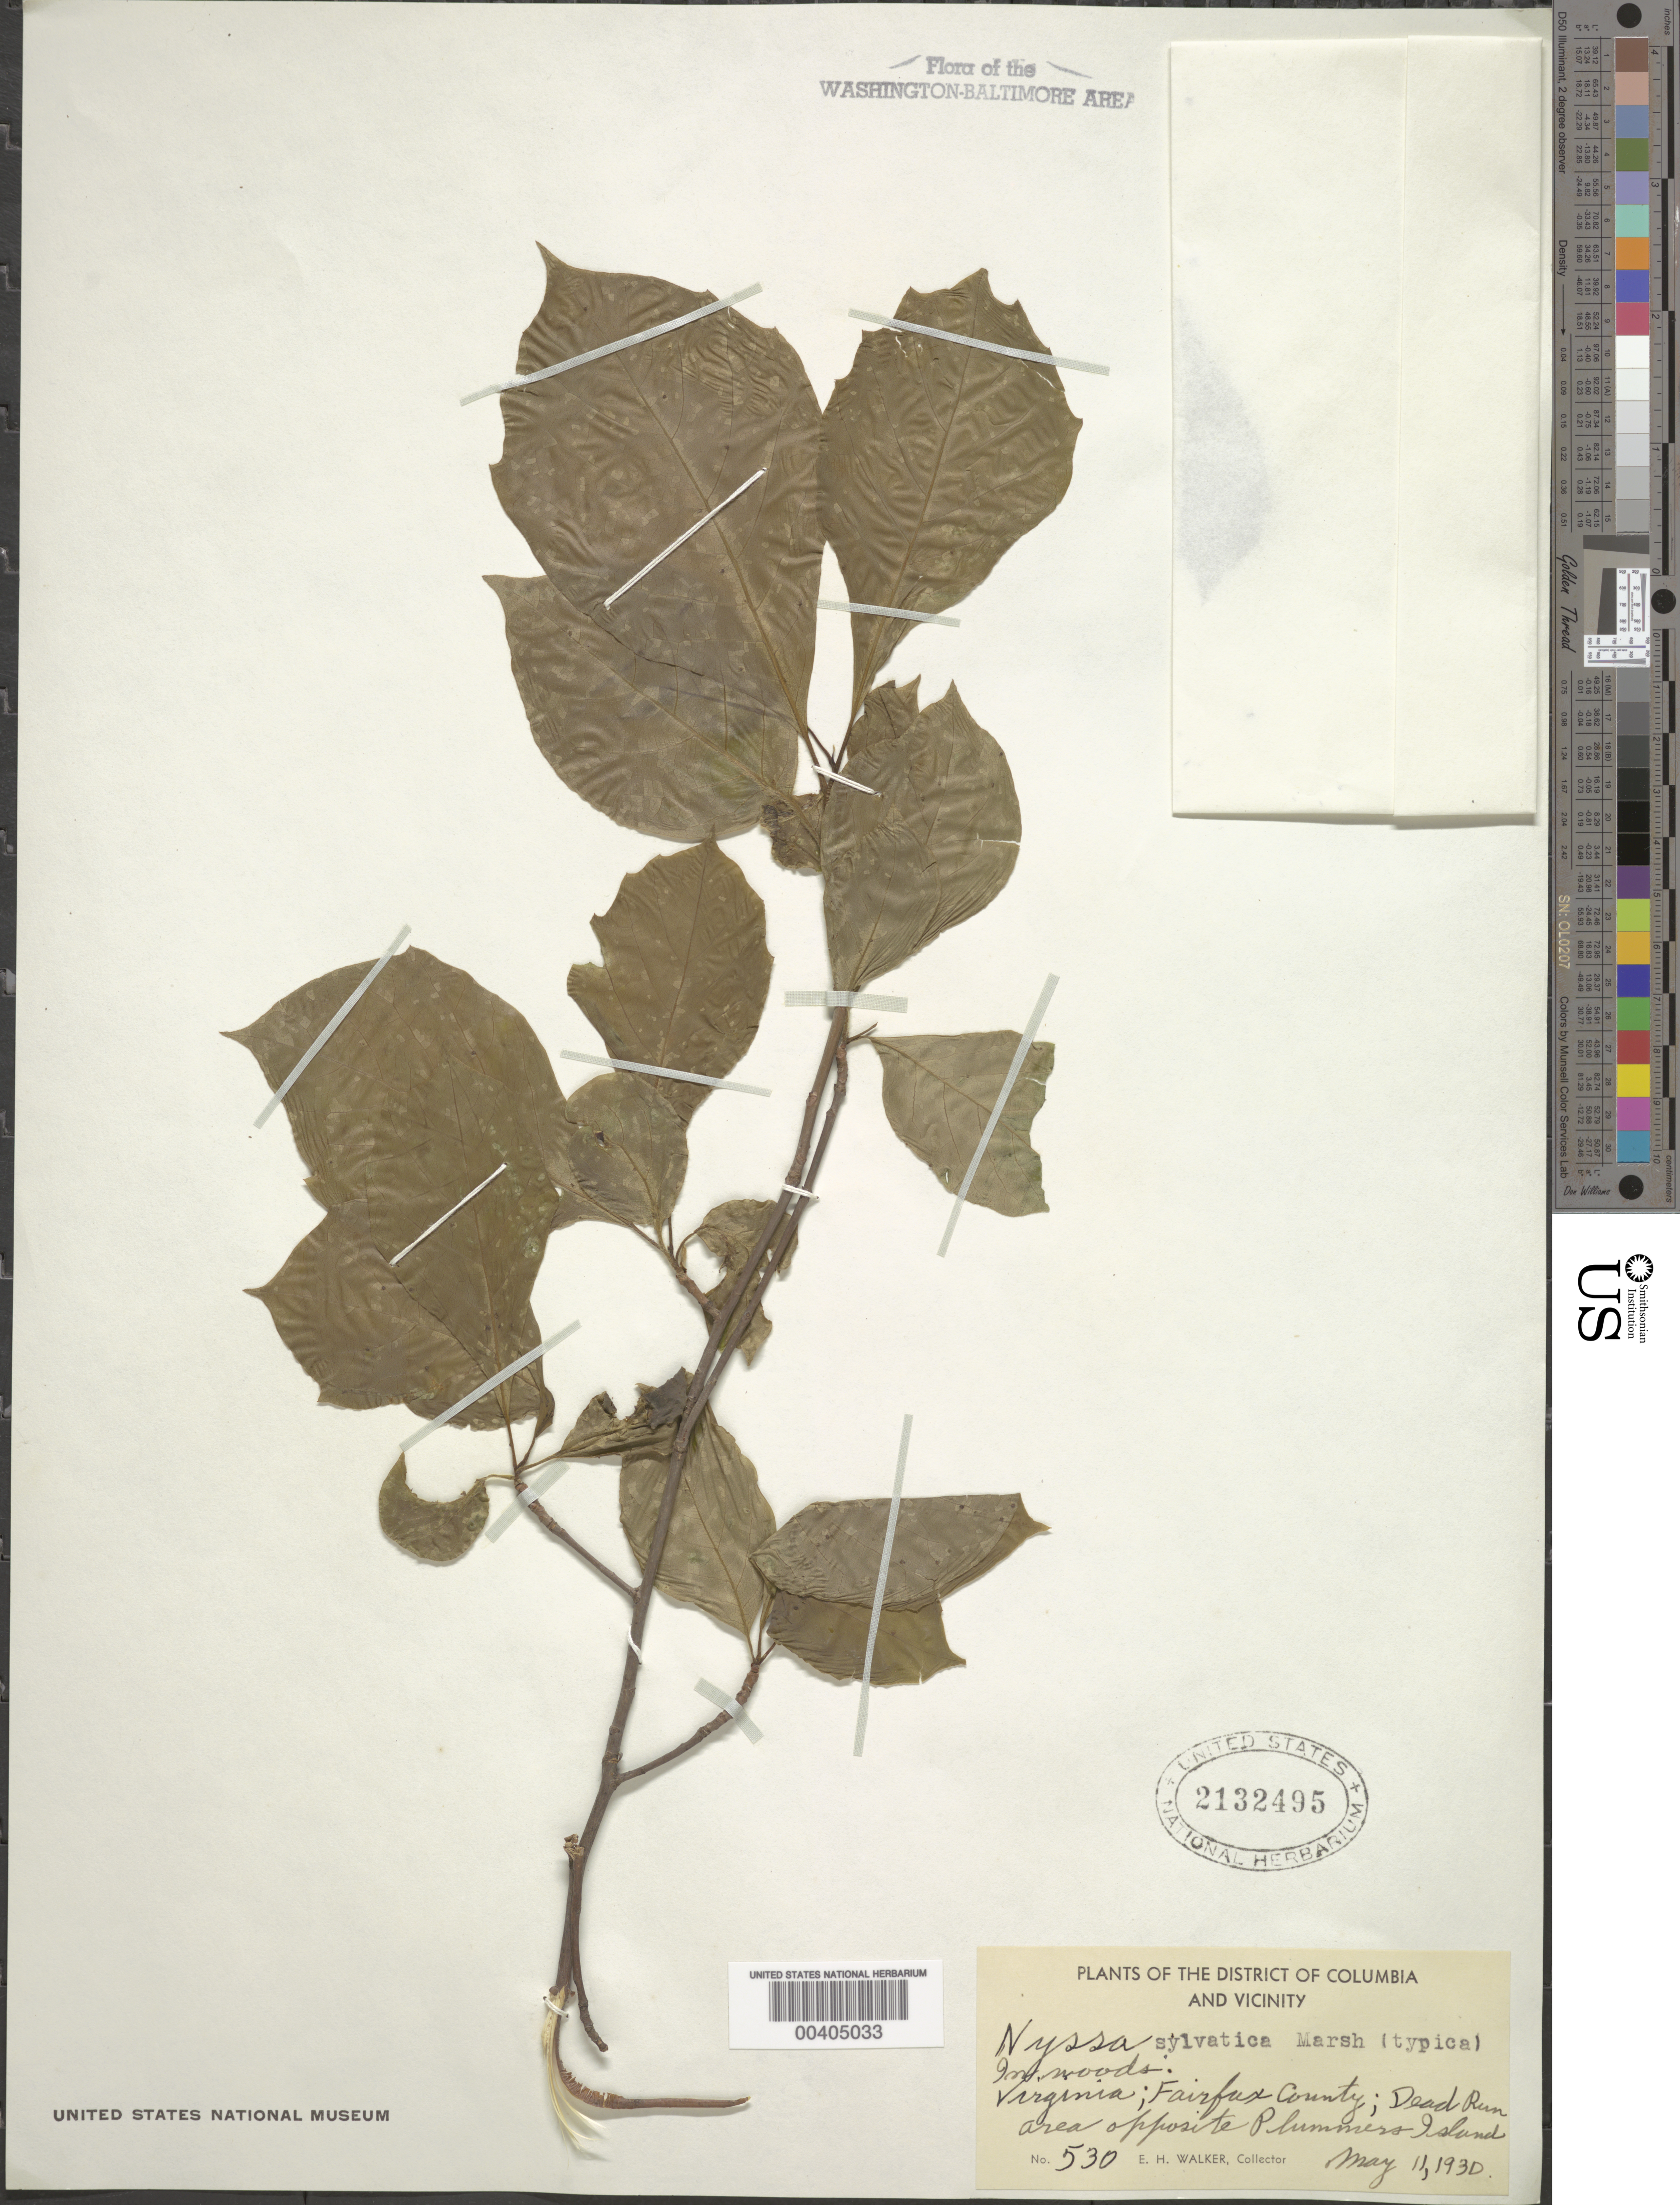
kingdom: Plantae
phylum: Tracheophyta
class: Magnoliopsida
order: Cornales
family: Nyssaceae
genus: Nyssa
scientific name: Nyssa sylvatica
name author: Marshall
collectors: E. H. Walker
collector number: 530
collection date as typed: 11 May 1930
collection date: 1930-05-11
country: United States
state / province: Virginia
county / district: Fairfax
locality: Dead Run area opposite Plummers Island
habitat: In woods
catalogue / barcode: US 2132495